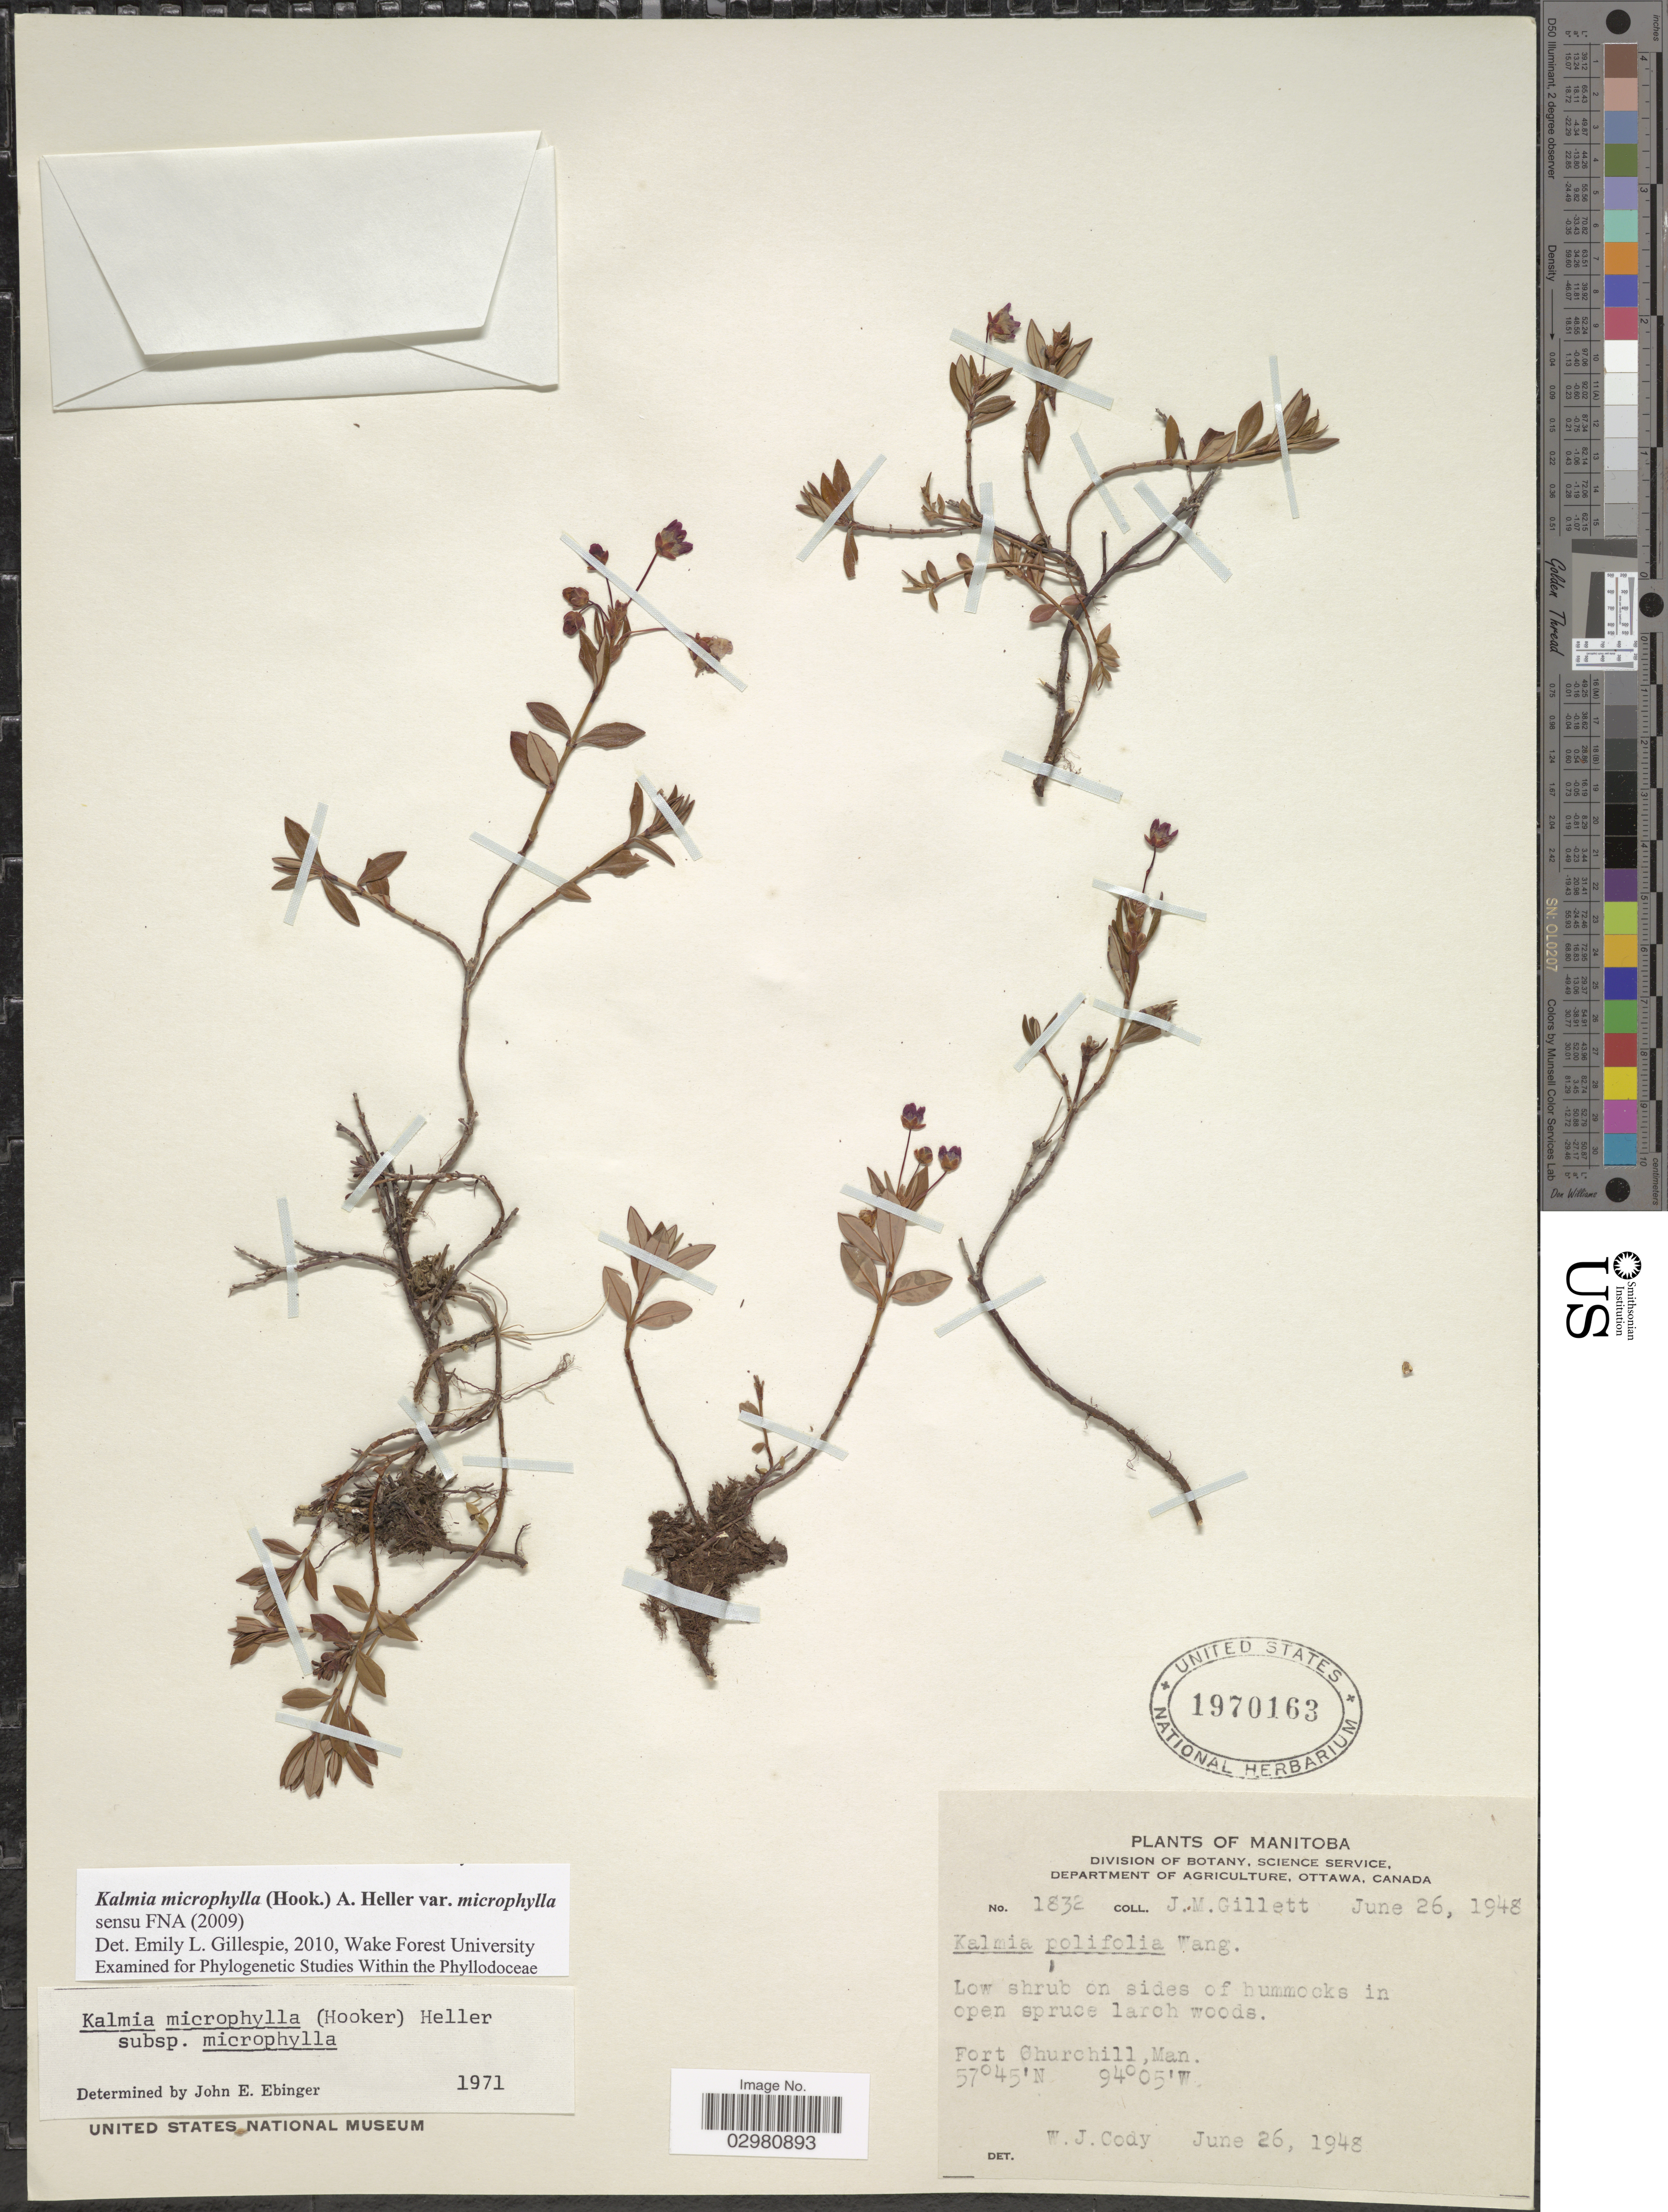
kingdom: Plantae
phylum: Tracheophyta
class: Magnoliopsida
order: Ericales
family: Ericaceae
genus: Kalmia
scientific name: Kalmia microphylla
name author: (Hook.) A. Heller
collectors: J. M. Gillett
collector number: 1832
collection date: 1948-06-26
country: Canada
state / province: Manitoba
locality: Fort Churchill, Man.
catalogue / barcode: US 1970163